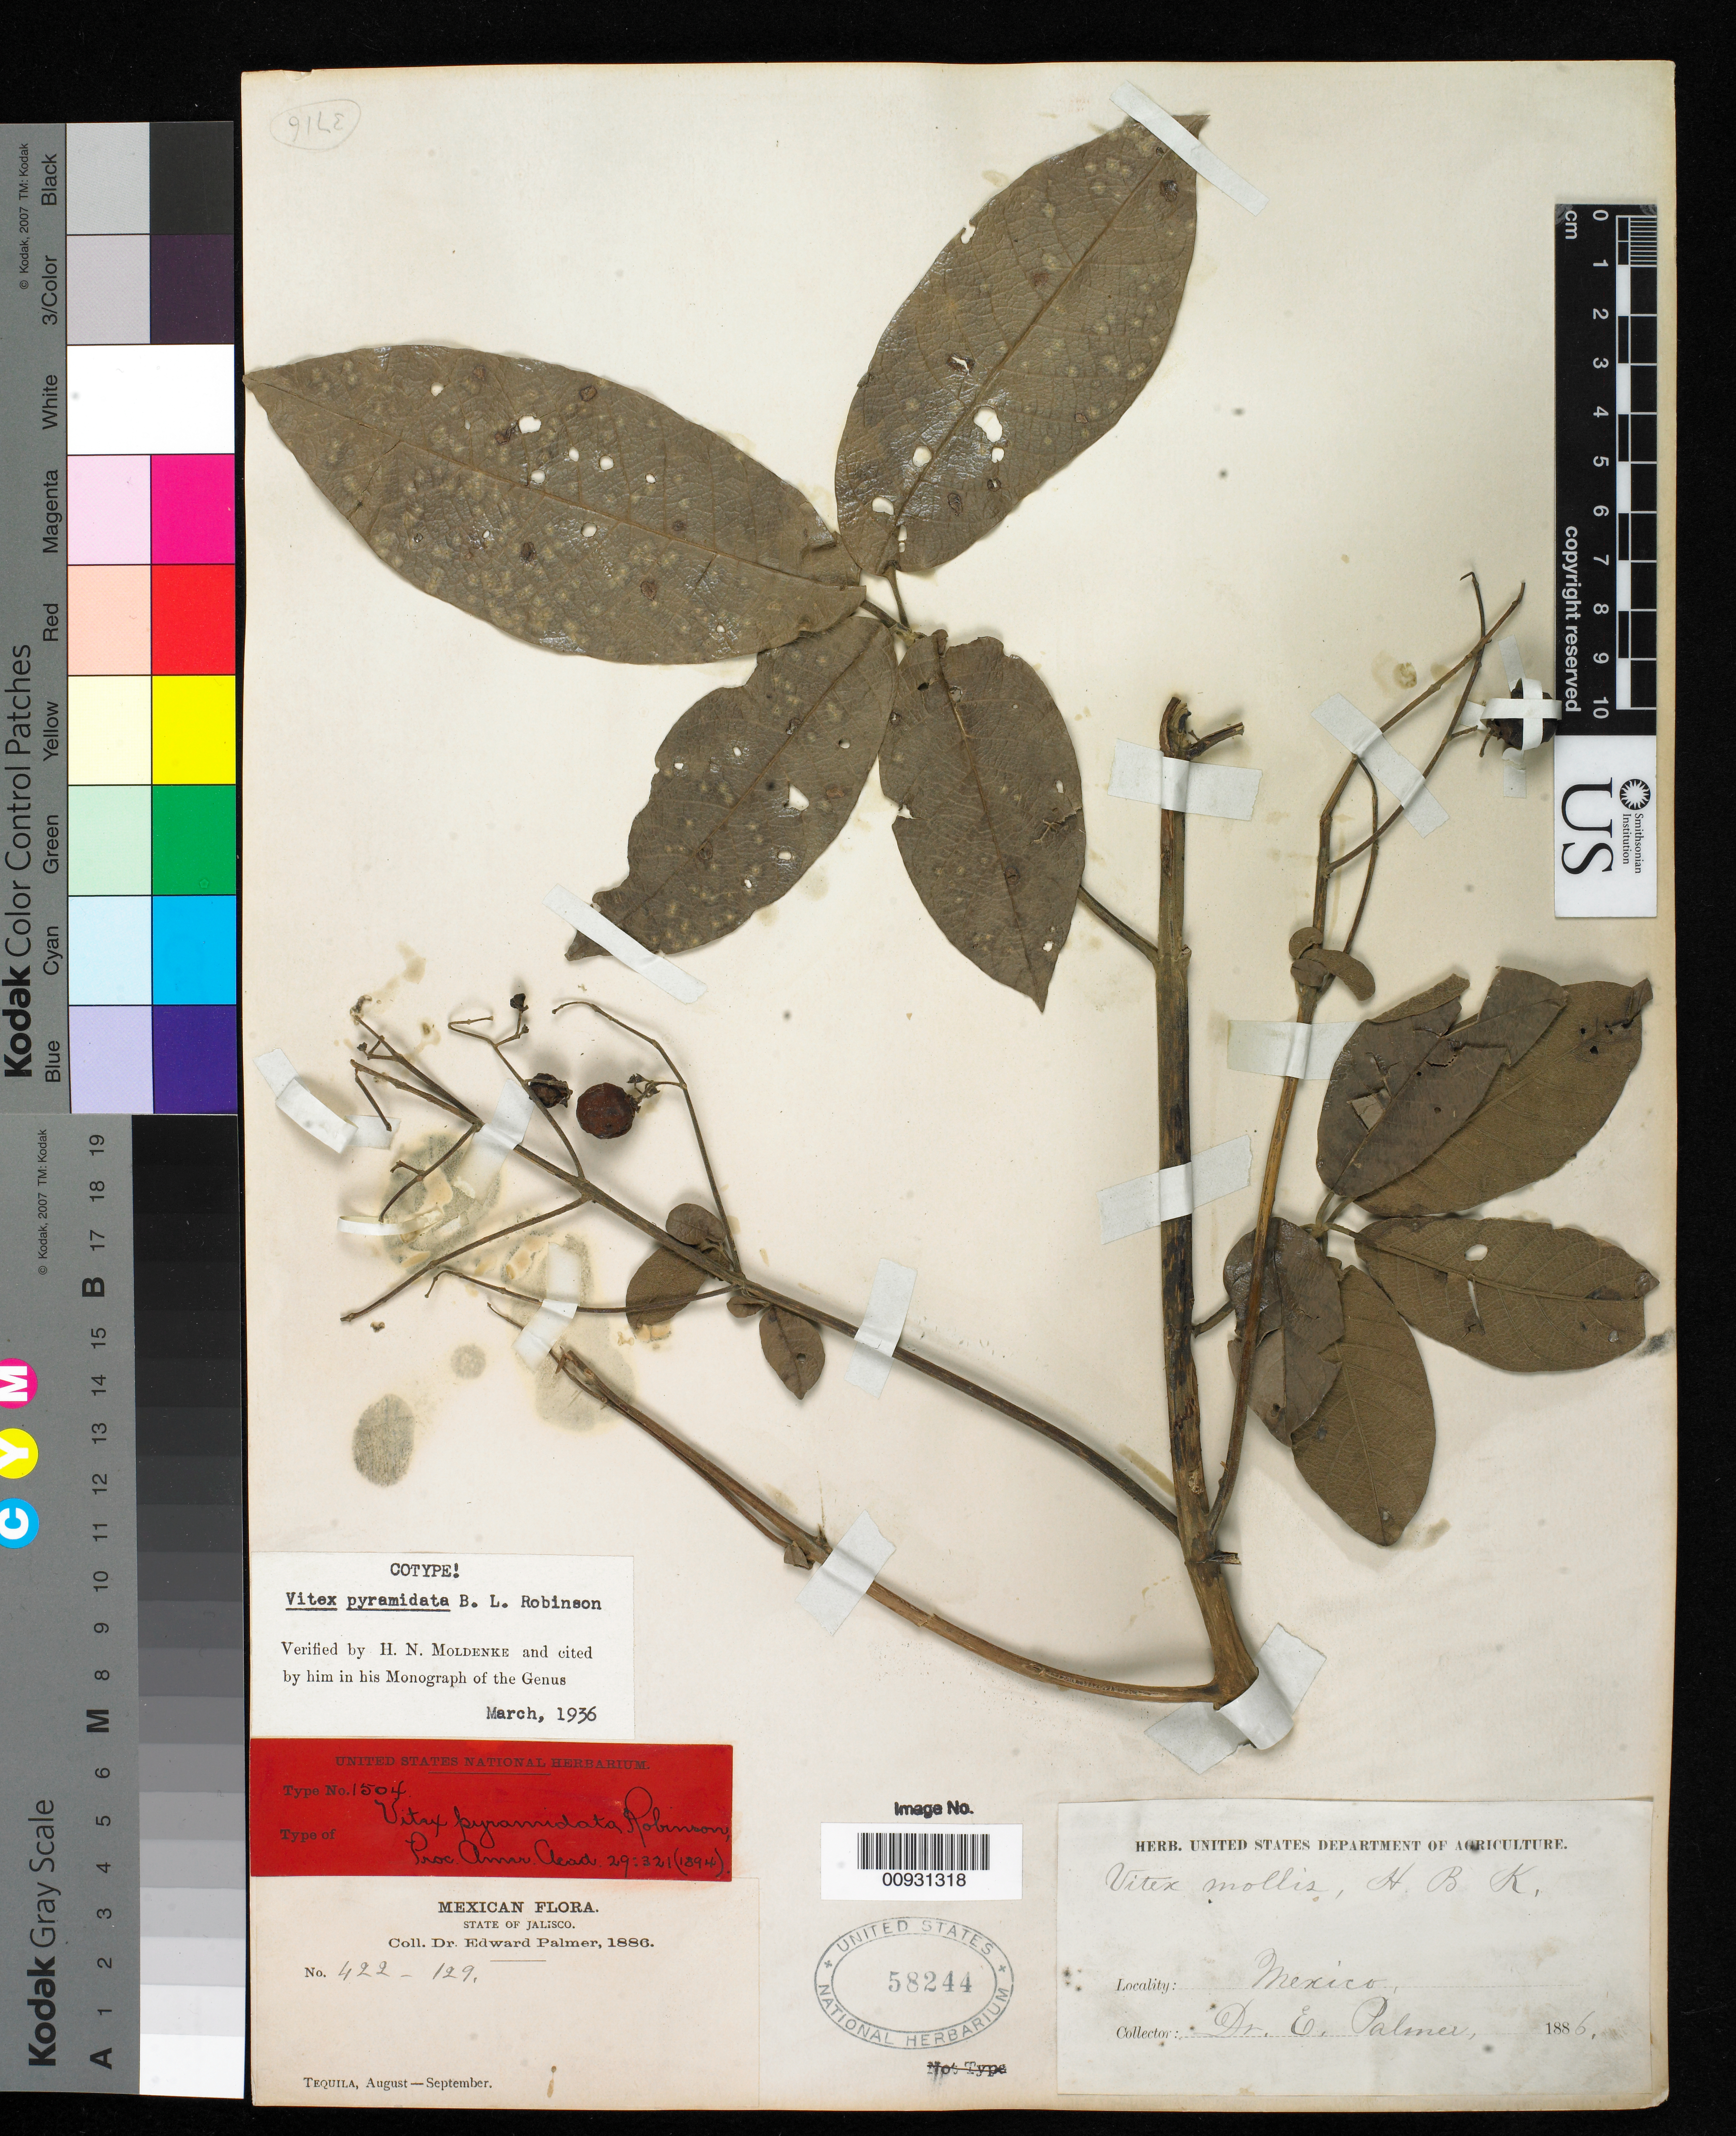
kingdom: Plantae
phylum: Tracheophyta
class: Magnoliopsida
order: Lamiales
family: Lamiaceae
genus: Vitex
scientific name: Vitex pyramidata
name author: B.L. Rob.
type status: Syntype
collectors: E. Palmer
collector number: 422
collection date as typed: Aug 1886 to -- Sep 1886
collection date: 1886-08/1886-09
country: Mexico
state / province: Jalisco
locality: Tequila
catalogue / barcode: US 58244